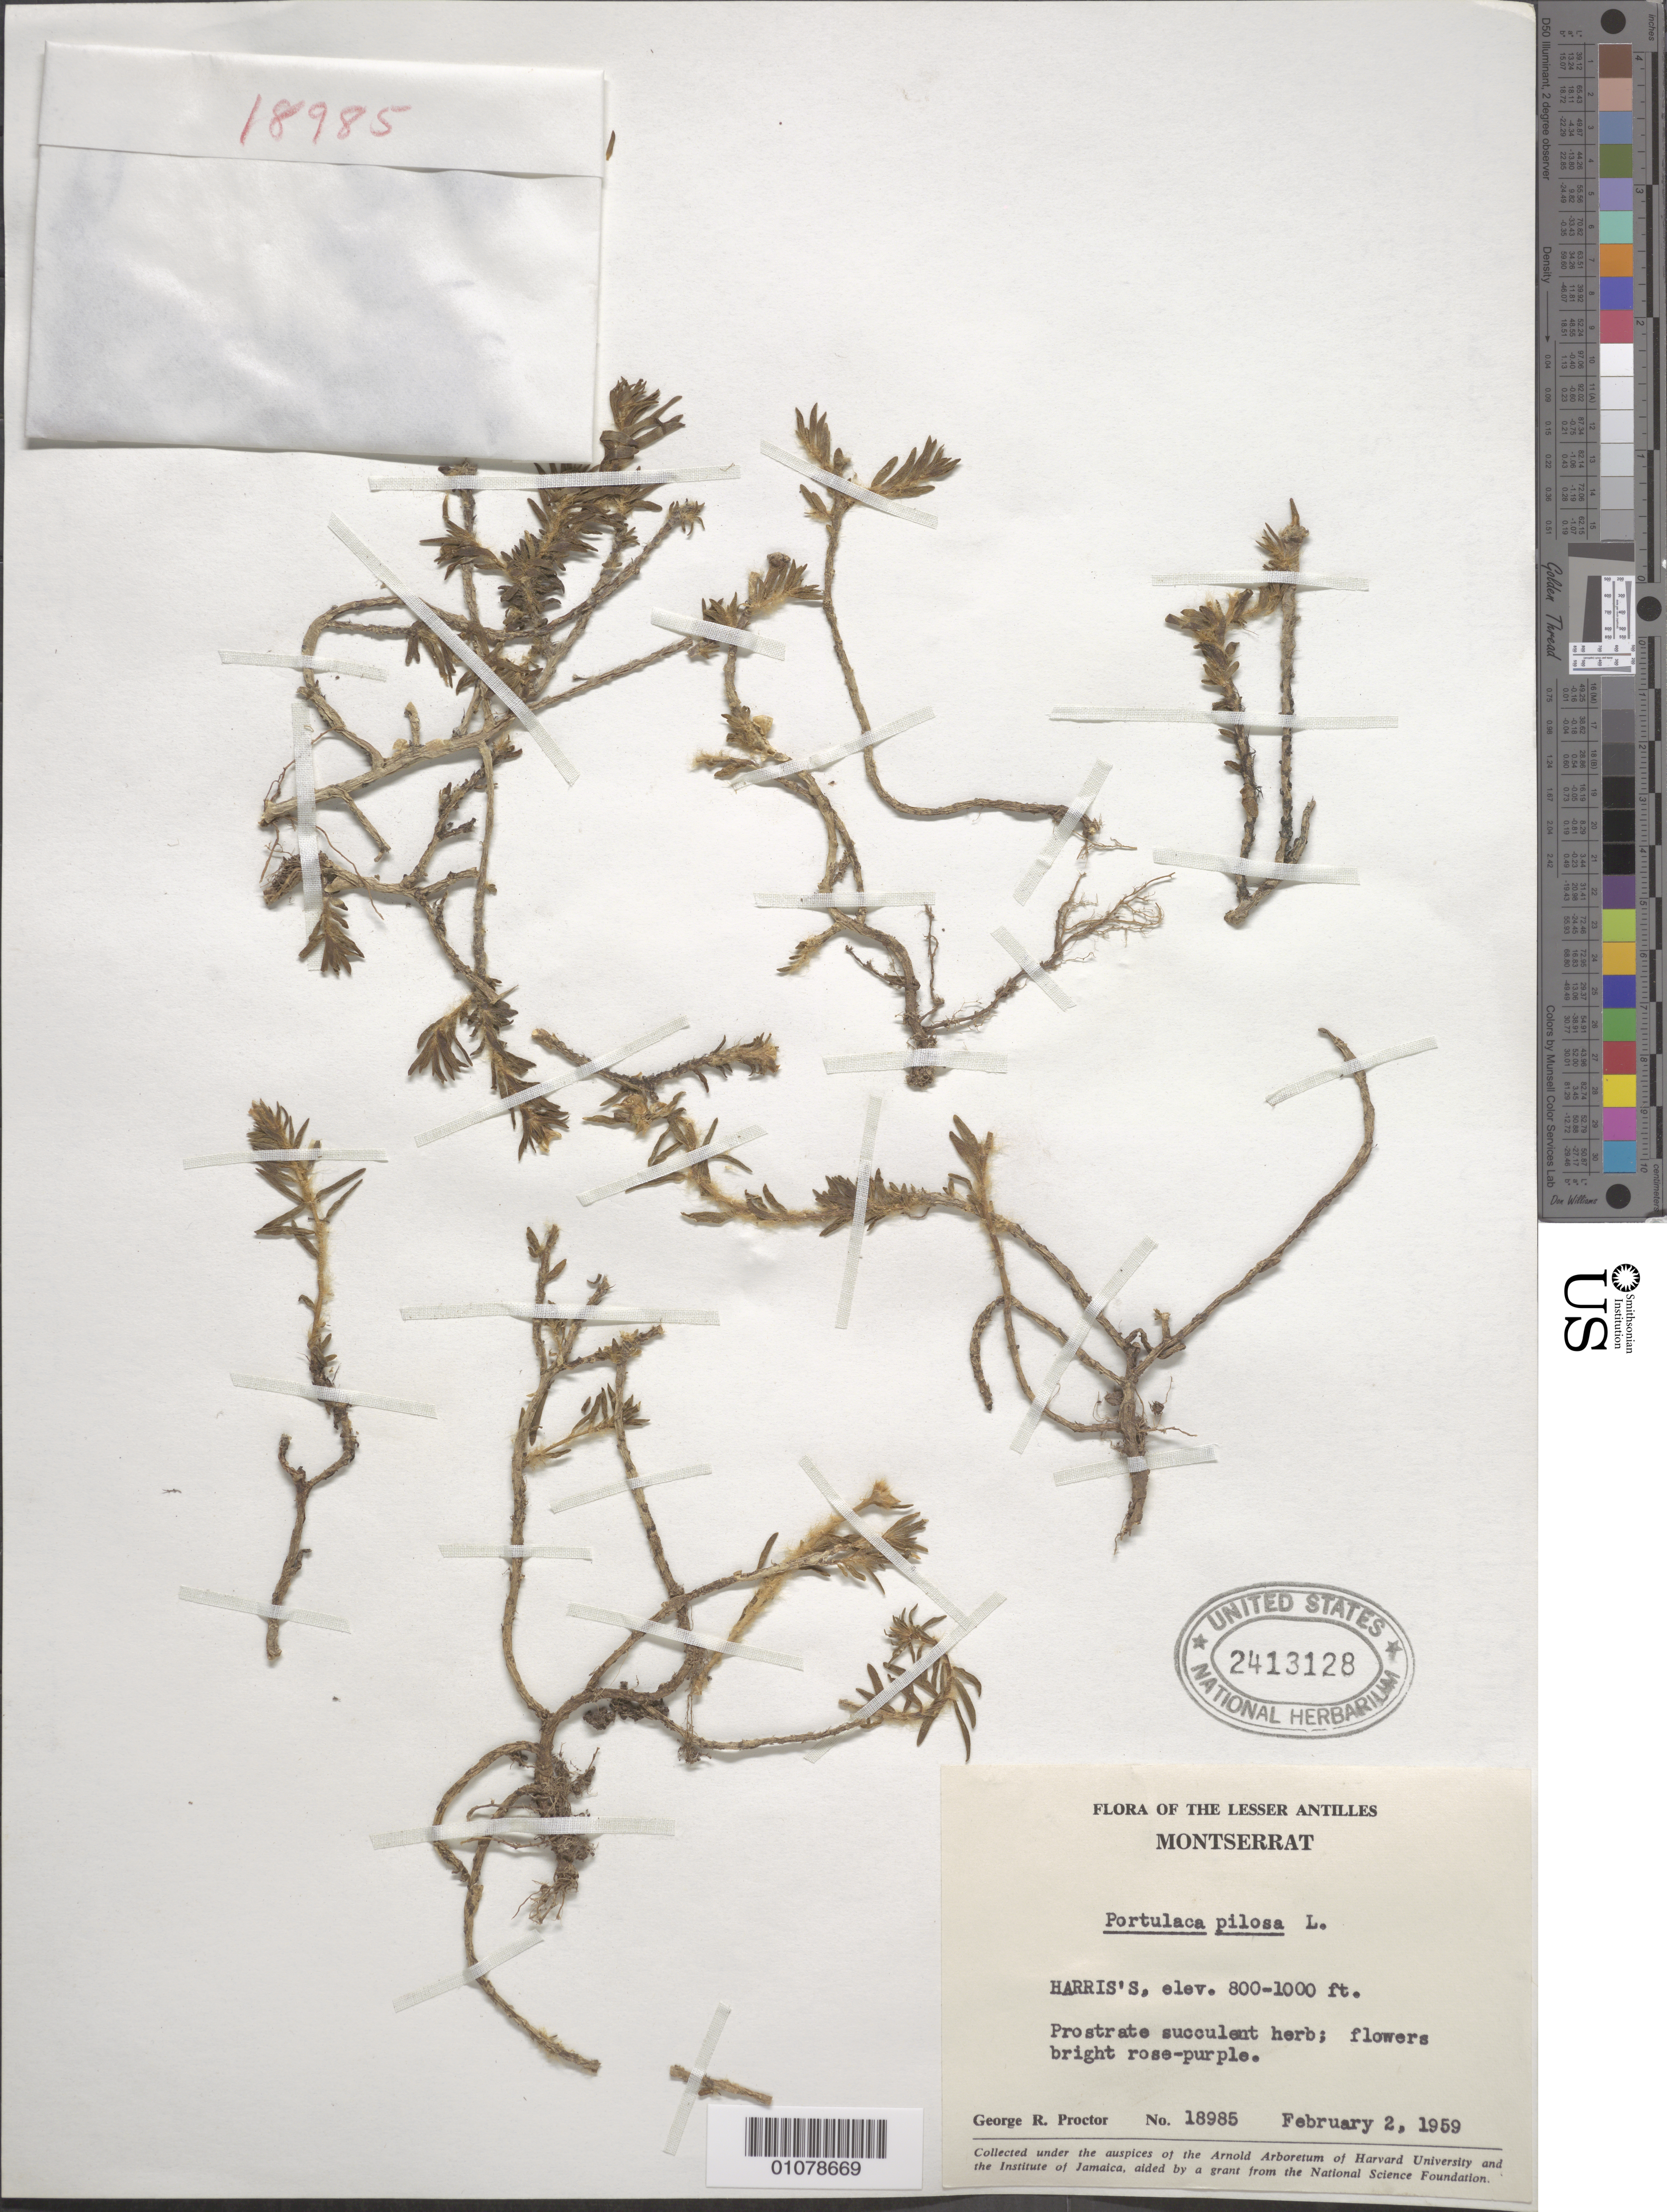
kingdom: Plantae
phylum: Tracheophyta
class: Magnoliopsida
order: Caryophyllales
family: Portulacaceae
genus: Portulaca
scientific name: Portulaca pilosa f. pilosa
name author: L.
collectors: G. R. Proctor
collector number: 18985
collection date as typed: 02 Feb 1959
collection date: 1959-02-02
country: Montserrat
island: Montserrat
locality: Harris's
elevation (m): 244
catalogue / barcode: US 2413128